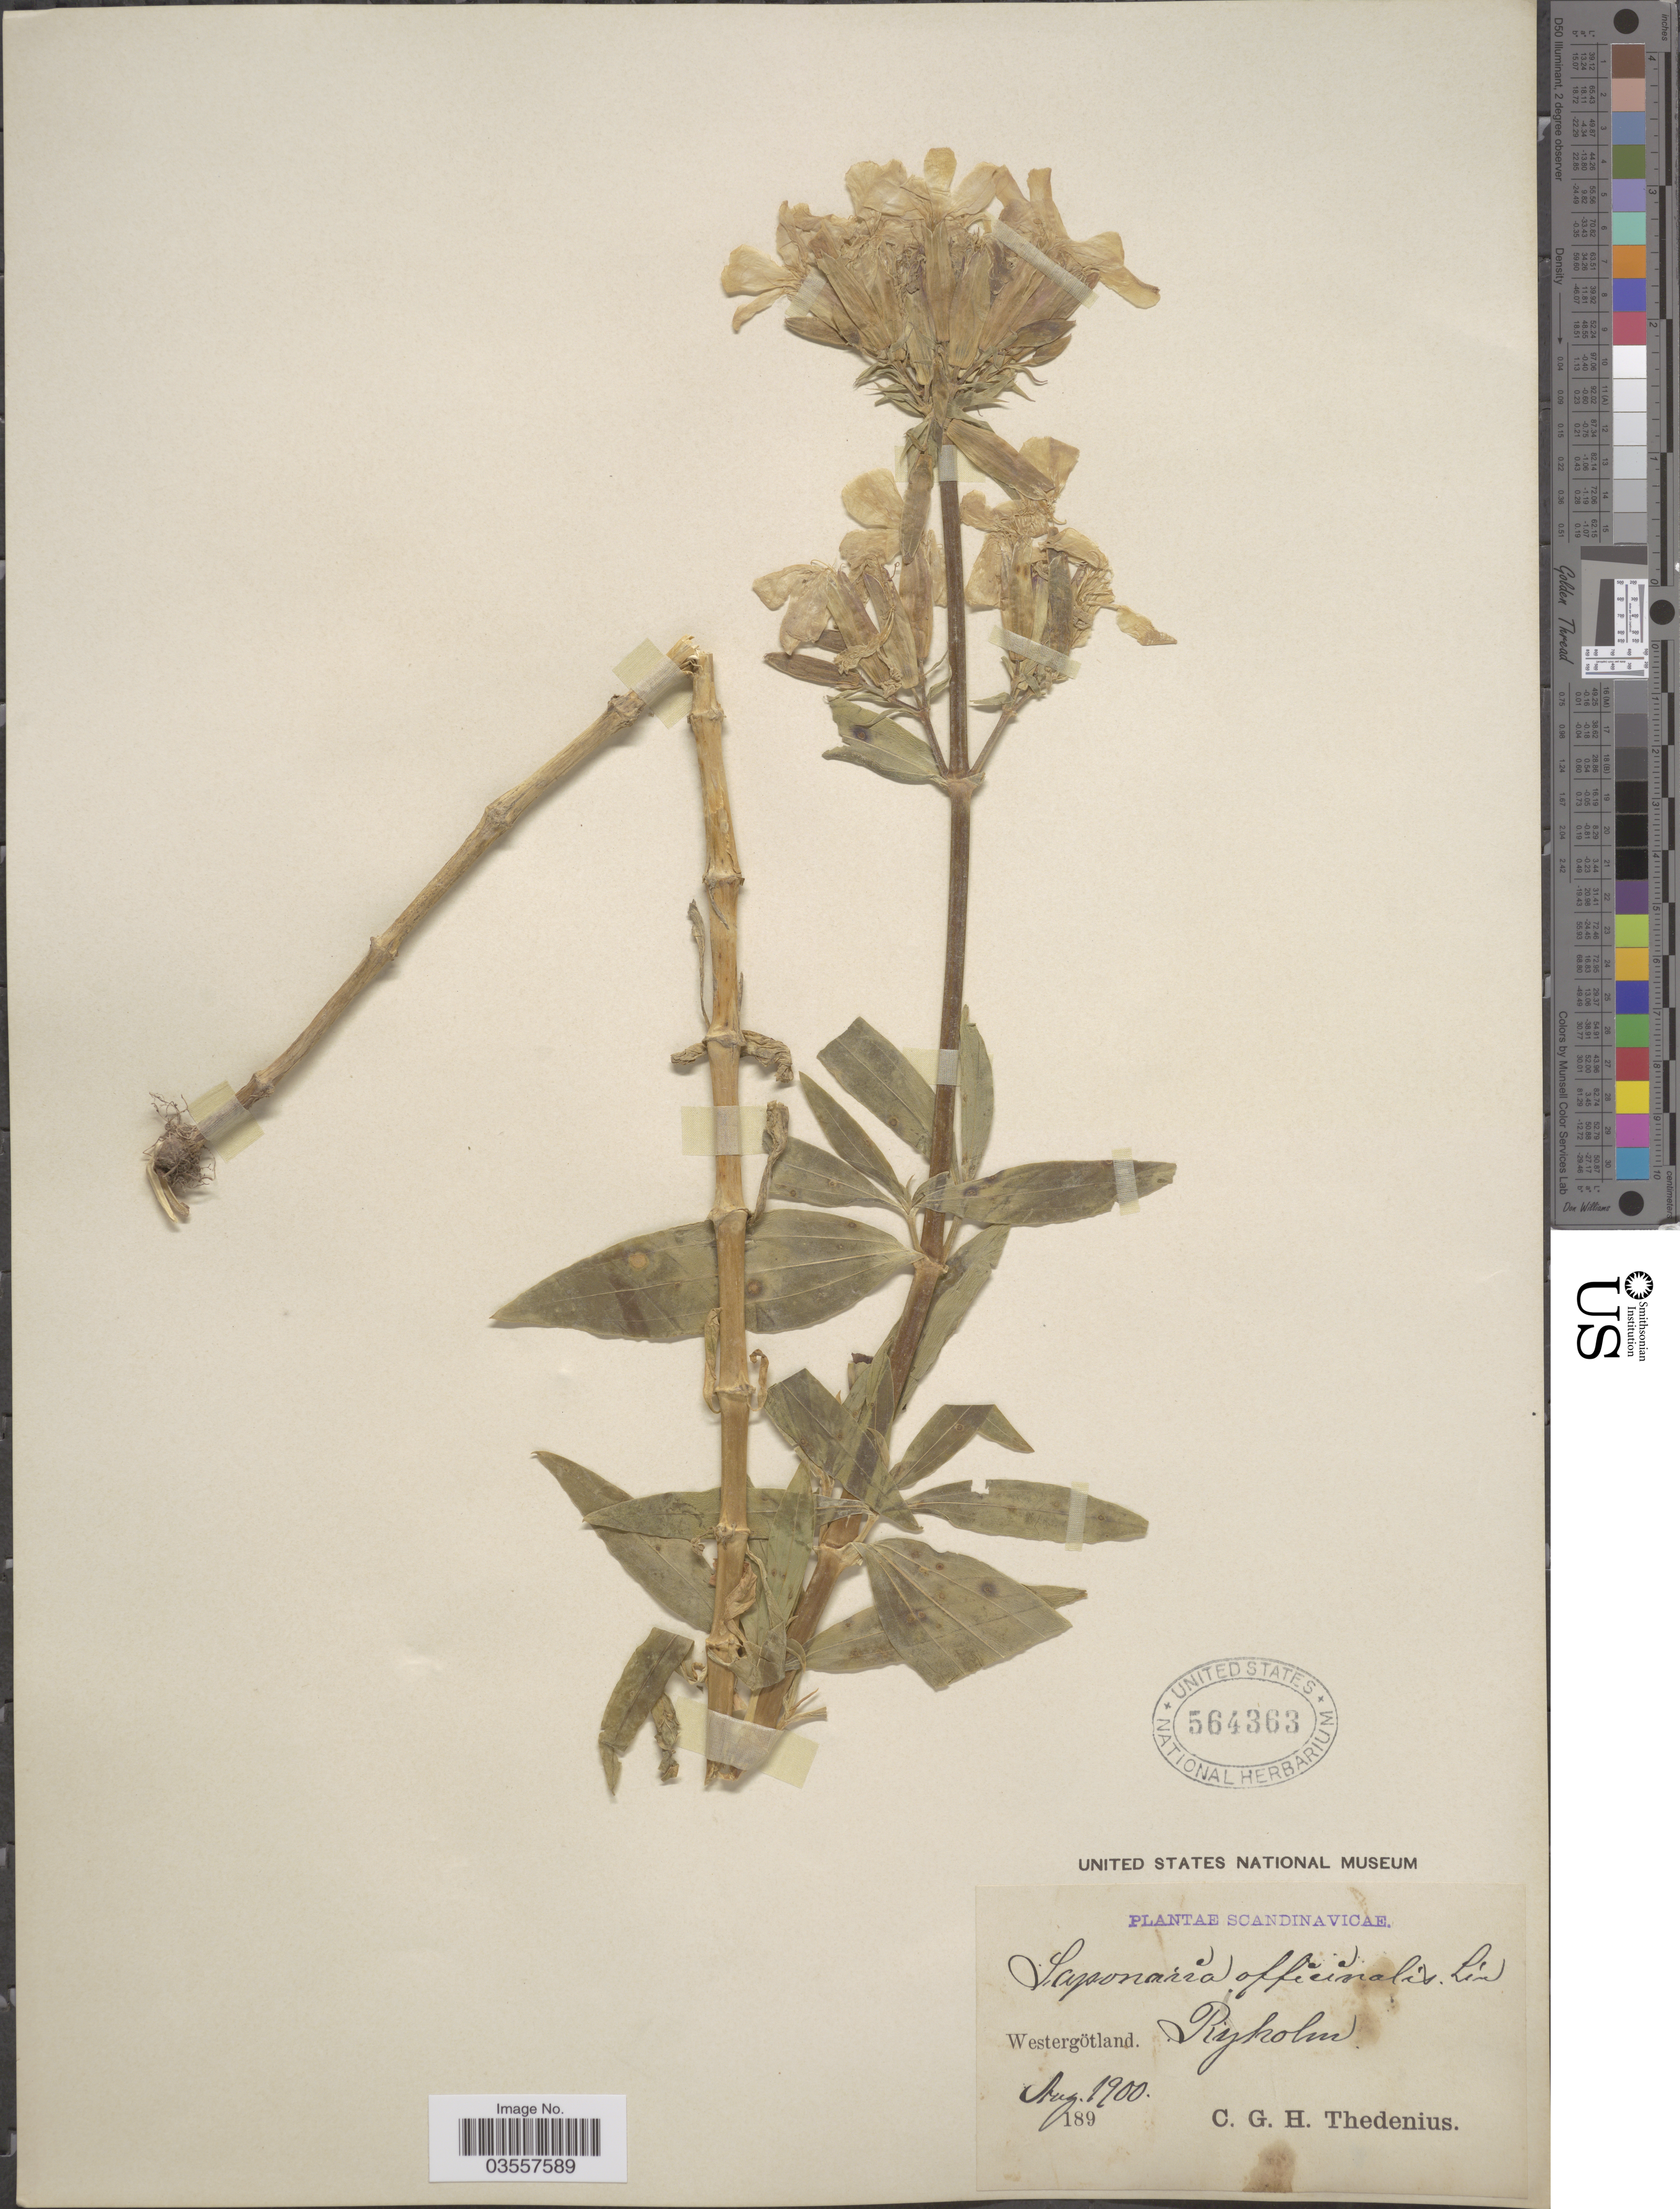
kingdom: Plantae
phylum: Tracheophyta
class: Magnoliopsida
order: Caryophyllales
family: Caryophyllaceae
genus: Saponaria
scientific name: Saponaria officinalis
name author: L.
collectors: C. Thedenius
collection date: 1900-08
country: Sweden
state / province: Västra Götaland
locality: Westergötland. Ryholm.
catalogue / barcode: US 564363